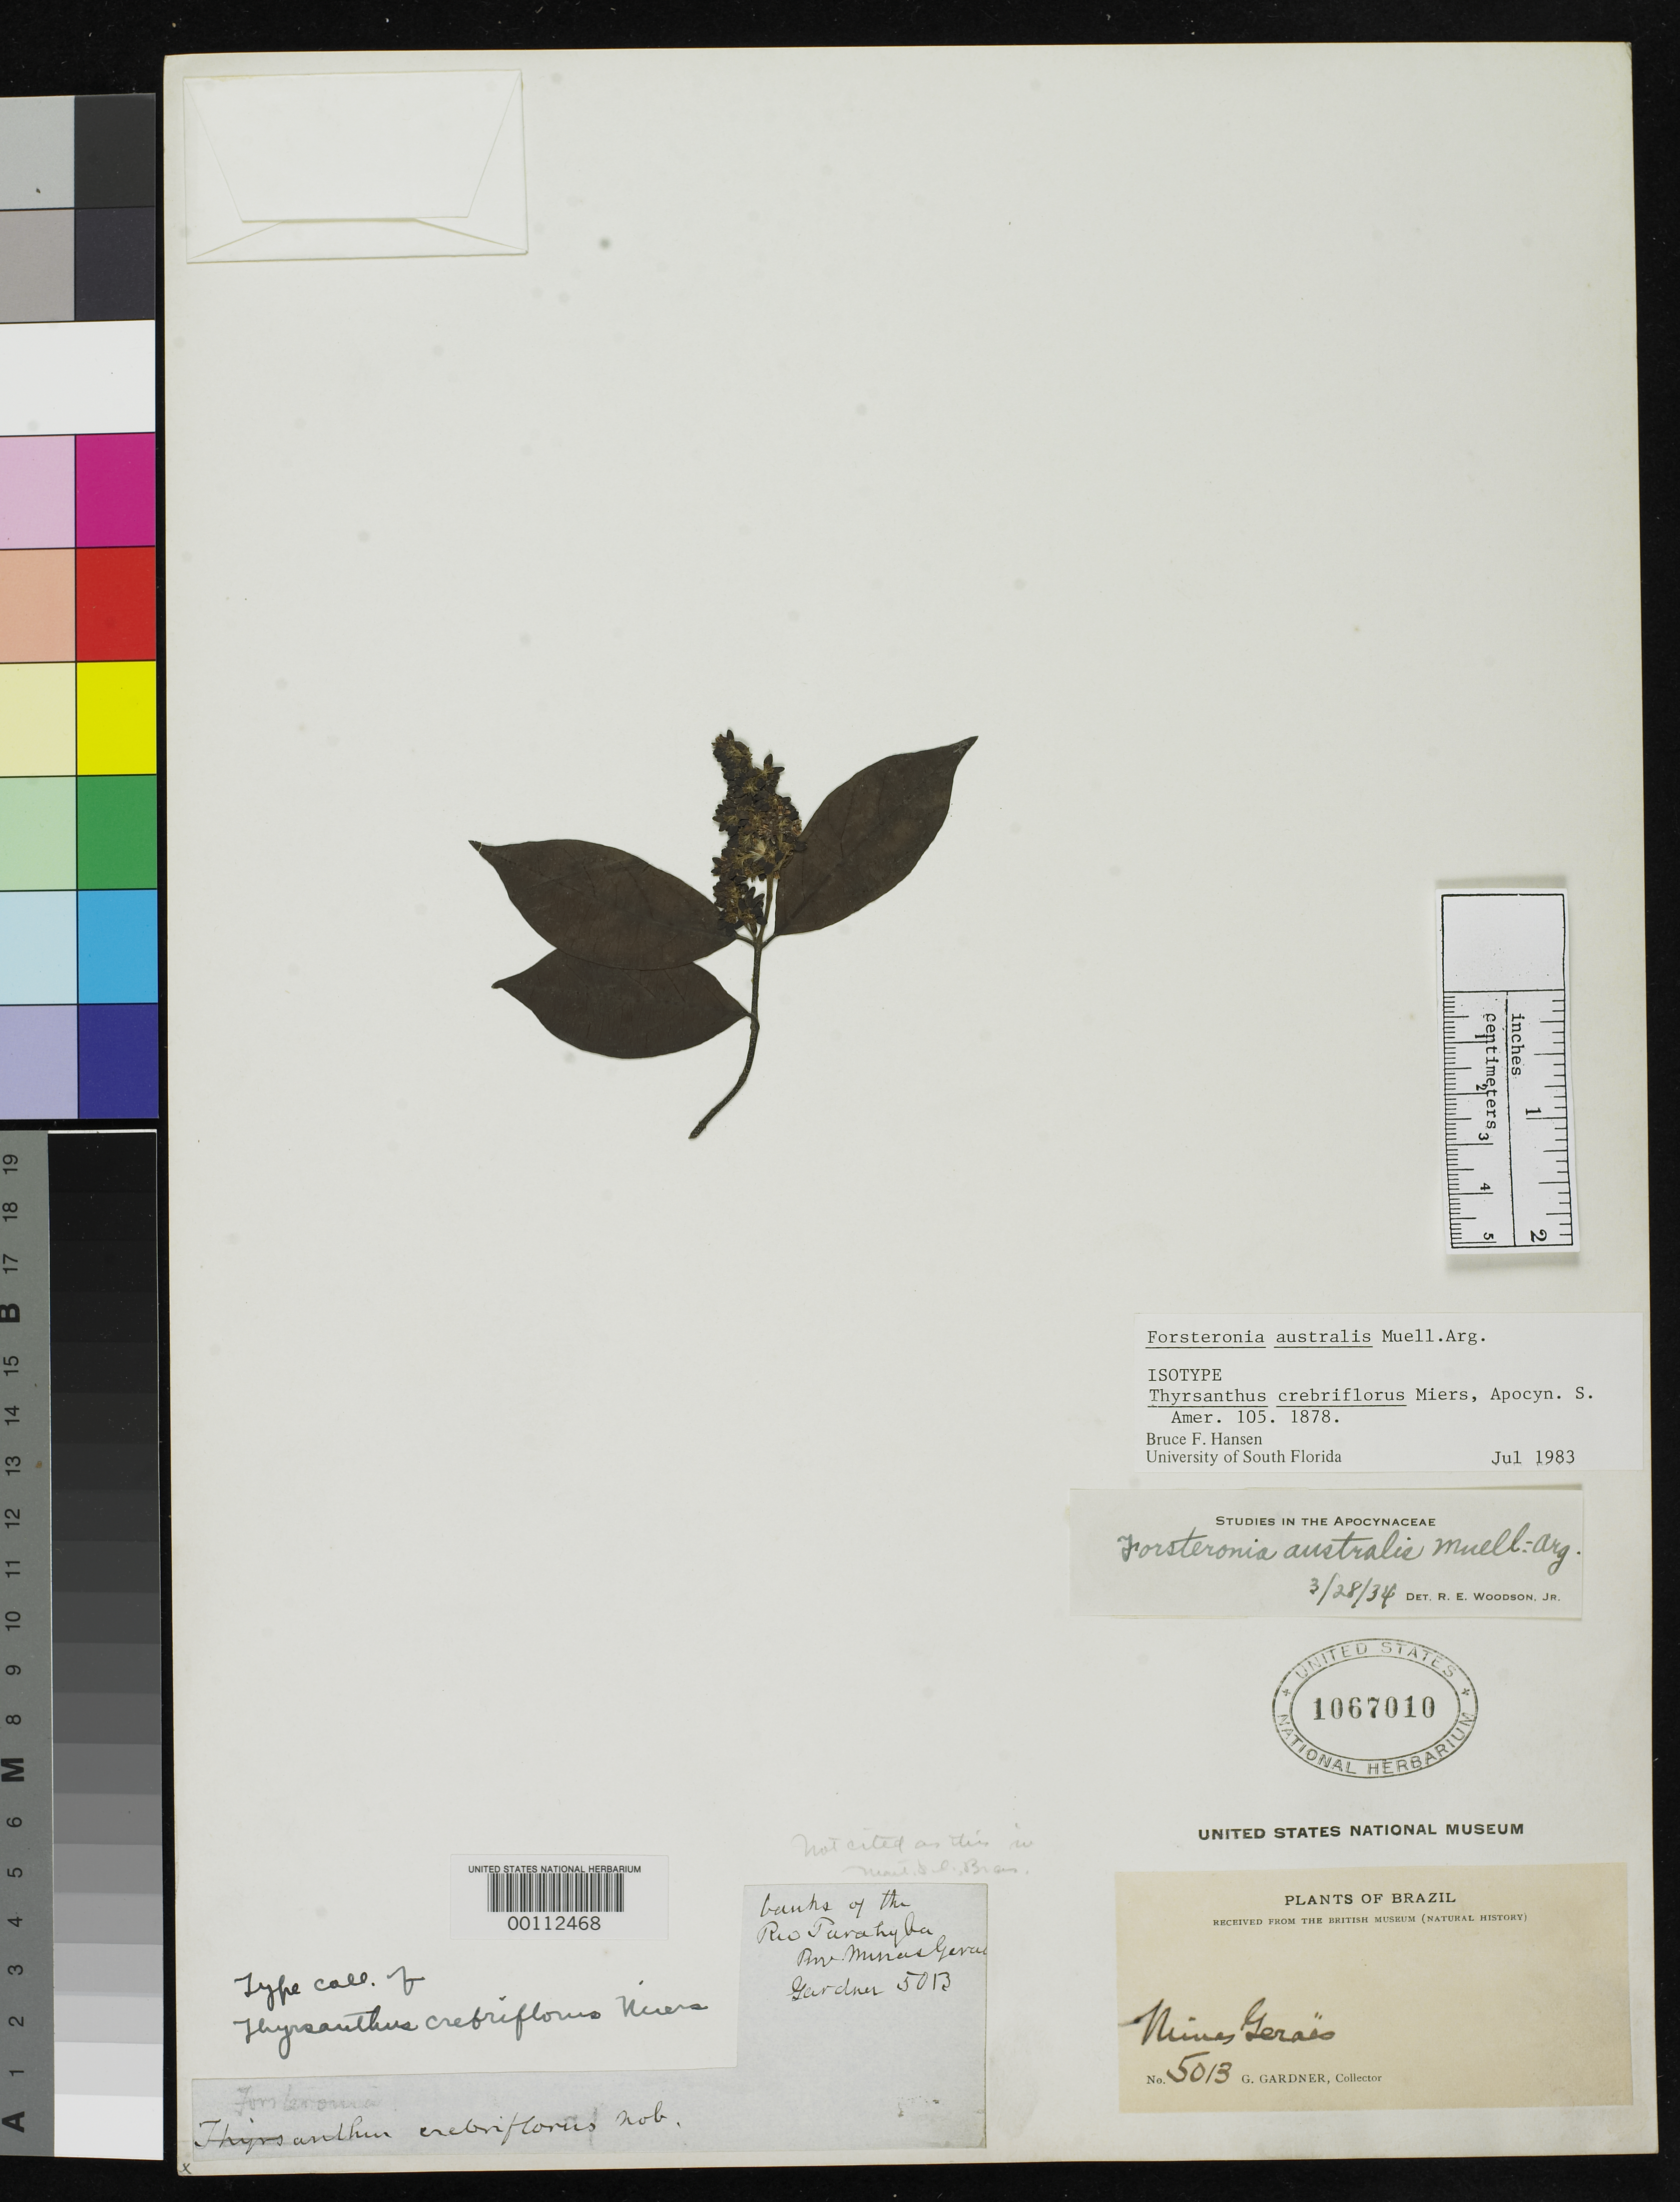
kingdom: Plantae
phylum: Tracheophyta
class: Magnoliopsida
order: Gentianales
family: Apocynaceae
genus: Thyrsanthus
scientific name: Thyrsanthus crebriflorus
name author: Miers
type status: Isotype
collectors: G. Gardner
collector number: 5013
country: Brazil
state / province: Rio de Janeiro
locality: Banks of Rio Paraiba, "Montibus Organehsibus".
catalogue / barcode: US 1067010